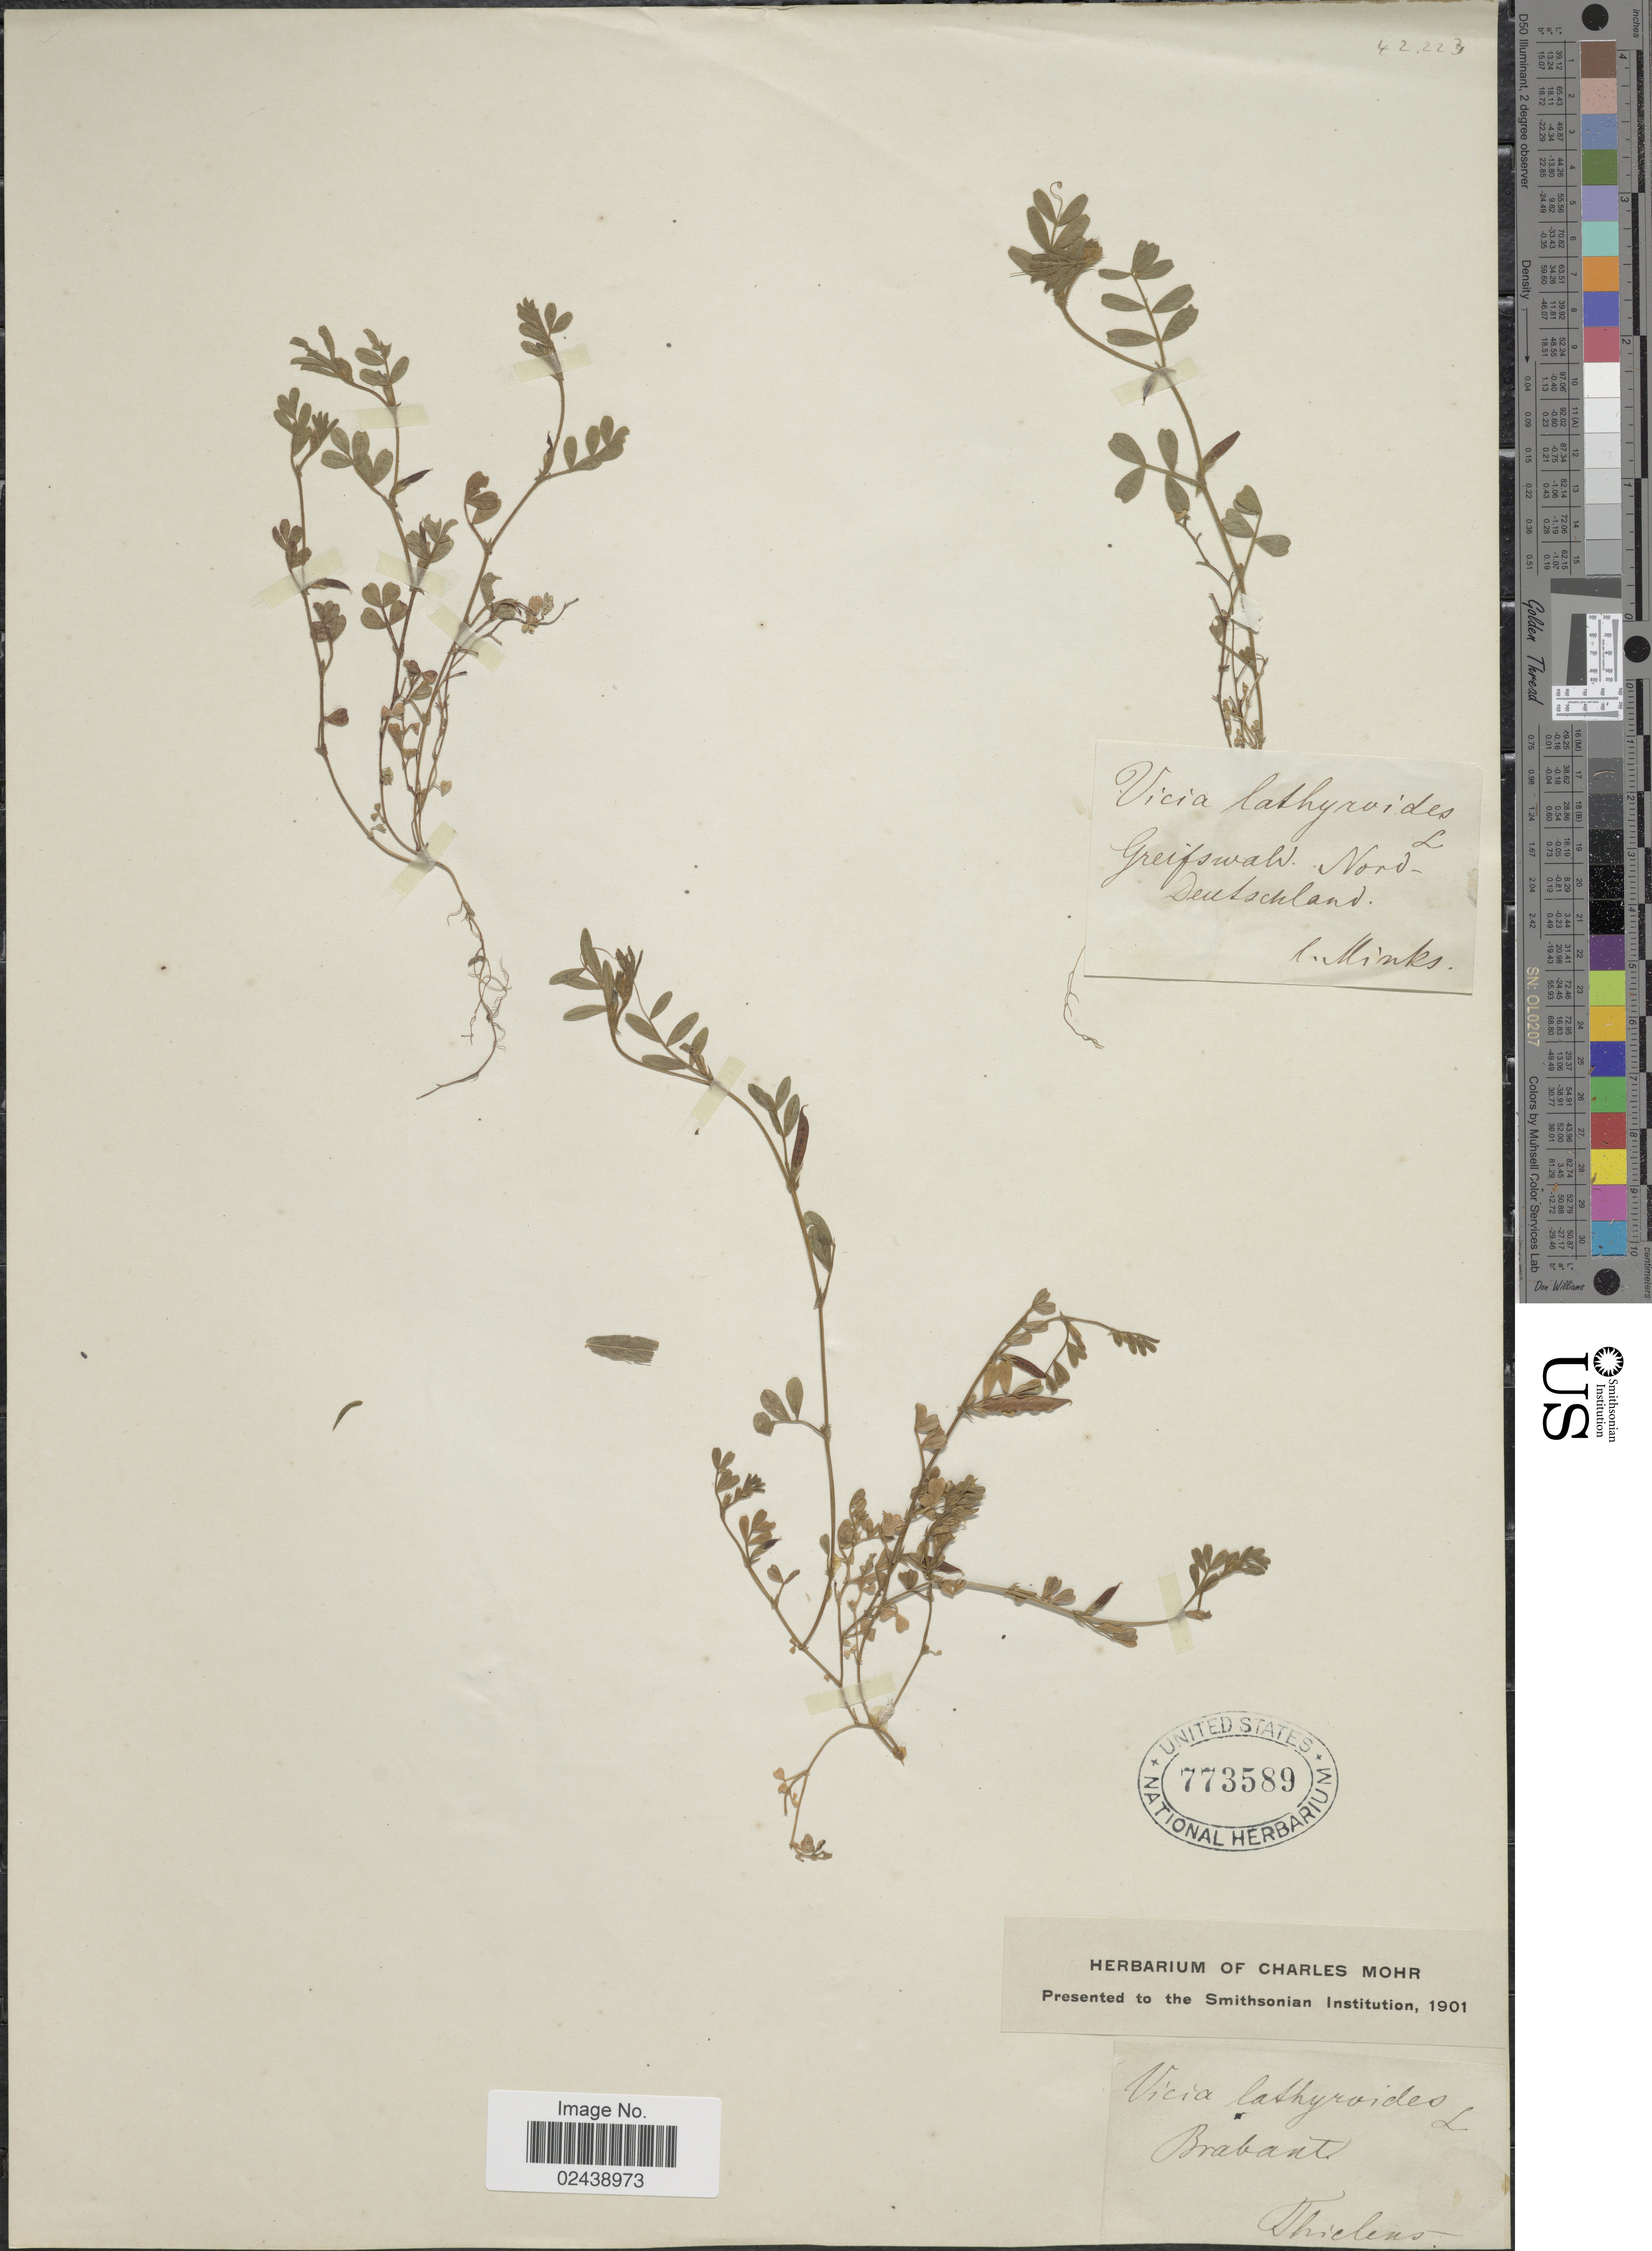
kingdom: Plantae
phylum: Tracheophyta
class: Magnoliopsida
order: Fabales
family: Fabaceae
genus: Vicia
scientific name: Vicia lathyroides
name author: L.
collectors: A. Thielens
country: Belgium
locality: Brabant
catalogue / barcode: US 773589